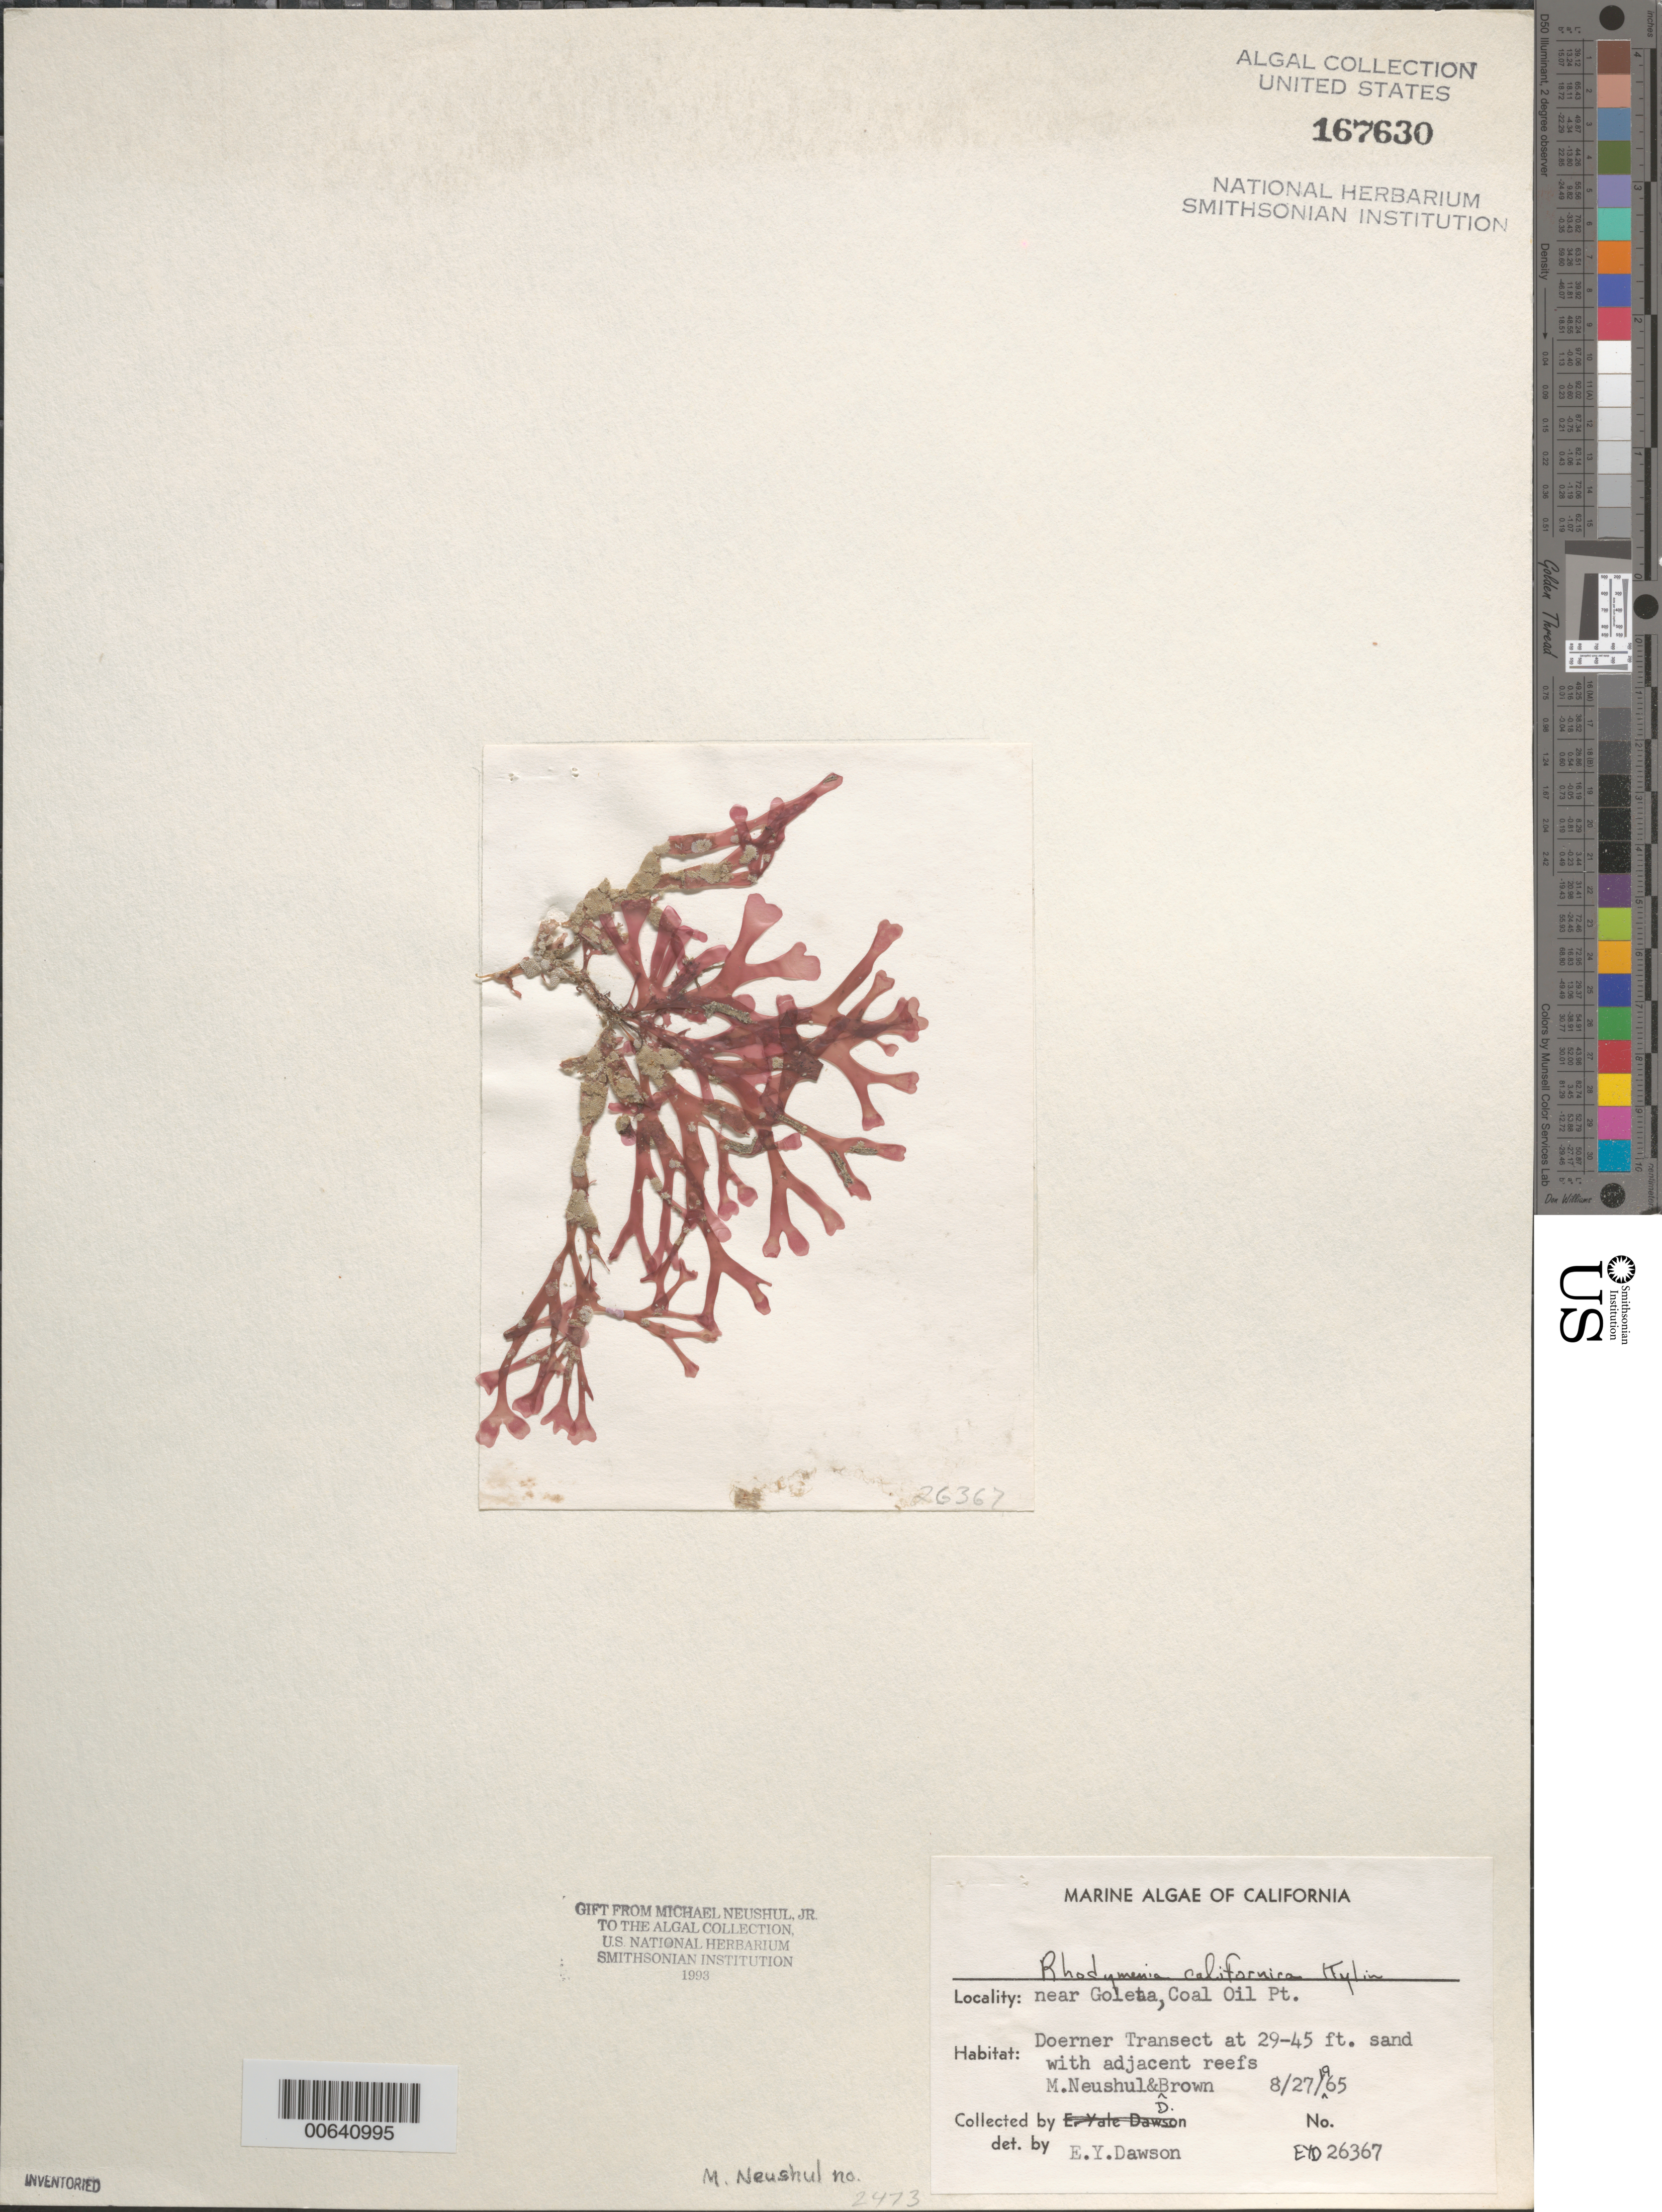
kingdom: Plantae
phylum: Rhodophyta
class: Florideophyceae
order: Rhodymeniales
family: Rhodymeniaceae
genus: Rhodymenia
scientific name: Rhodymenia californica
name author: Kylin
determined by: Dawson, E. Y.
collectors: M. Neushul & D. Brown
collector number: EYD 26367 & Neushul 2473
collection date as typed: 27 Aug 1965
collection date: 1965-08-27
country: United States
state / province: California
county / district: Santa Barbara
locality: Coal Oil Point, near Goleta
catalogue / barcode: US 167630